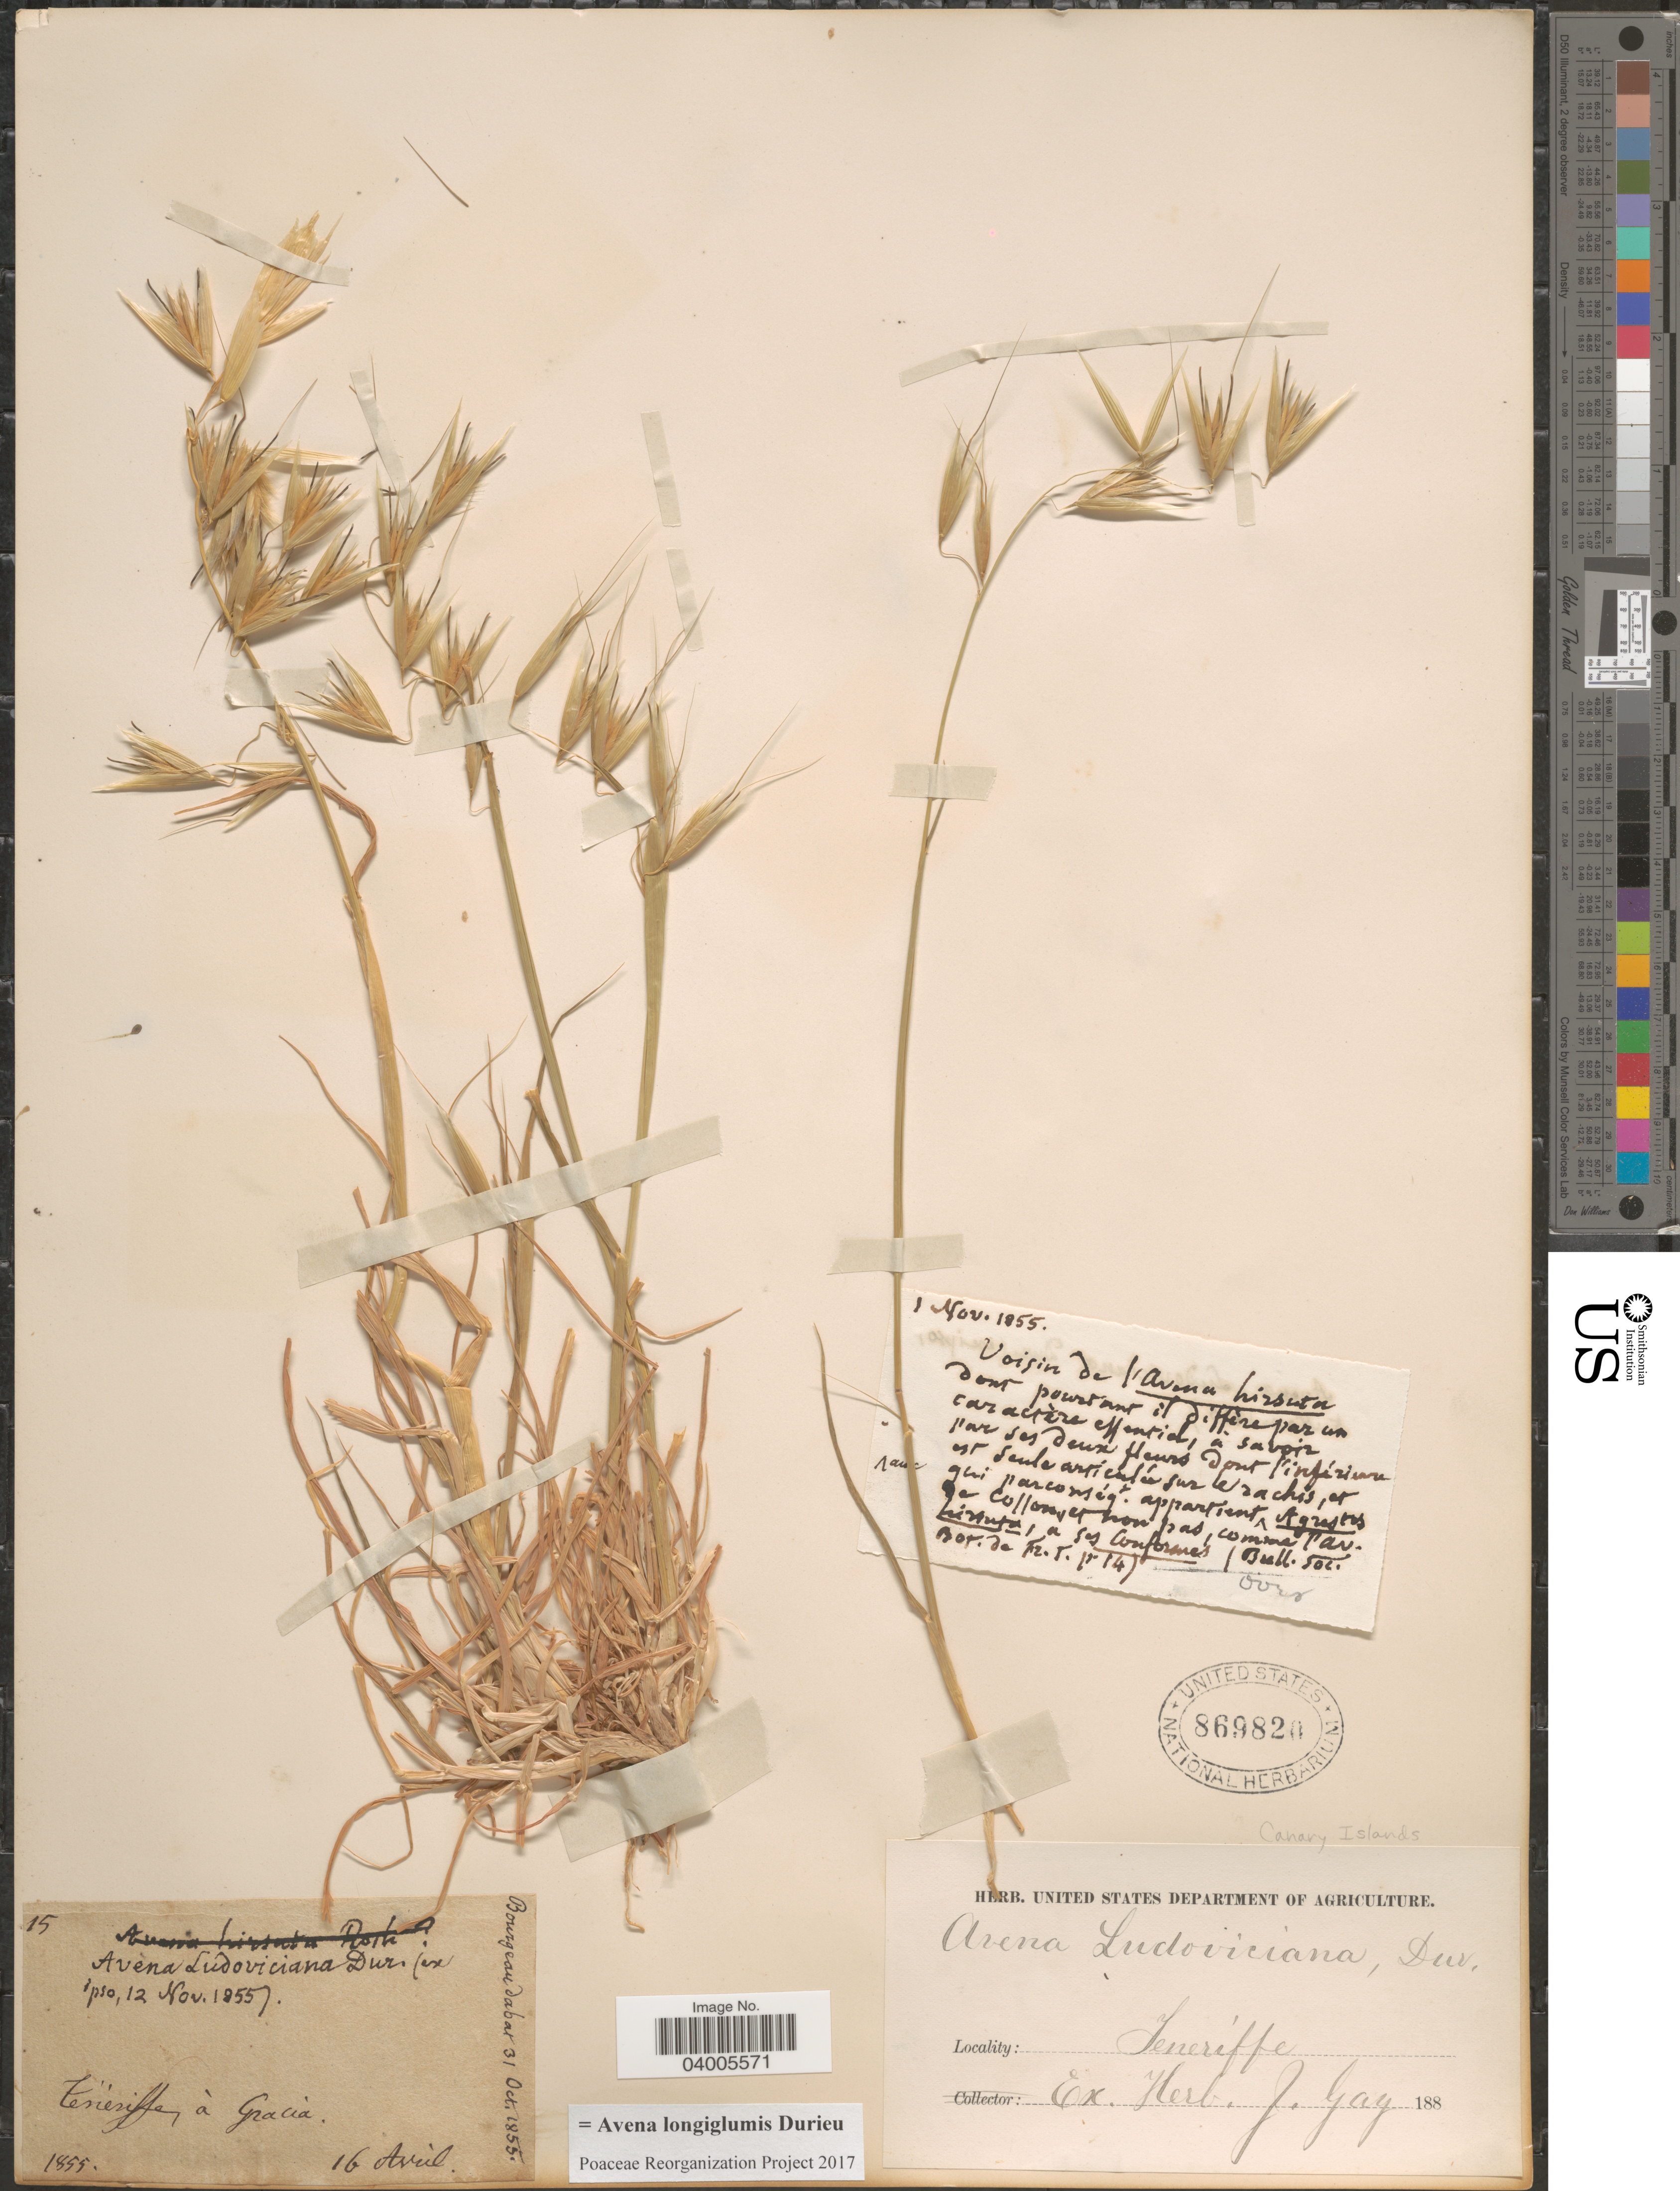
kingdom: Plantae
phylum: Tracheophyta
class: Liliopsida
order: Poales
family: Poaceae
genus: Avena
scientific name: Avena longiglumis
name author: Durieu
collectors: -. Bourgeau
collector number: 15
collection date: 1855-04-16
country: Spain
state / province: Canarias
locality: Teneriffe à Gracia.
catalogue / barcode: US 869820